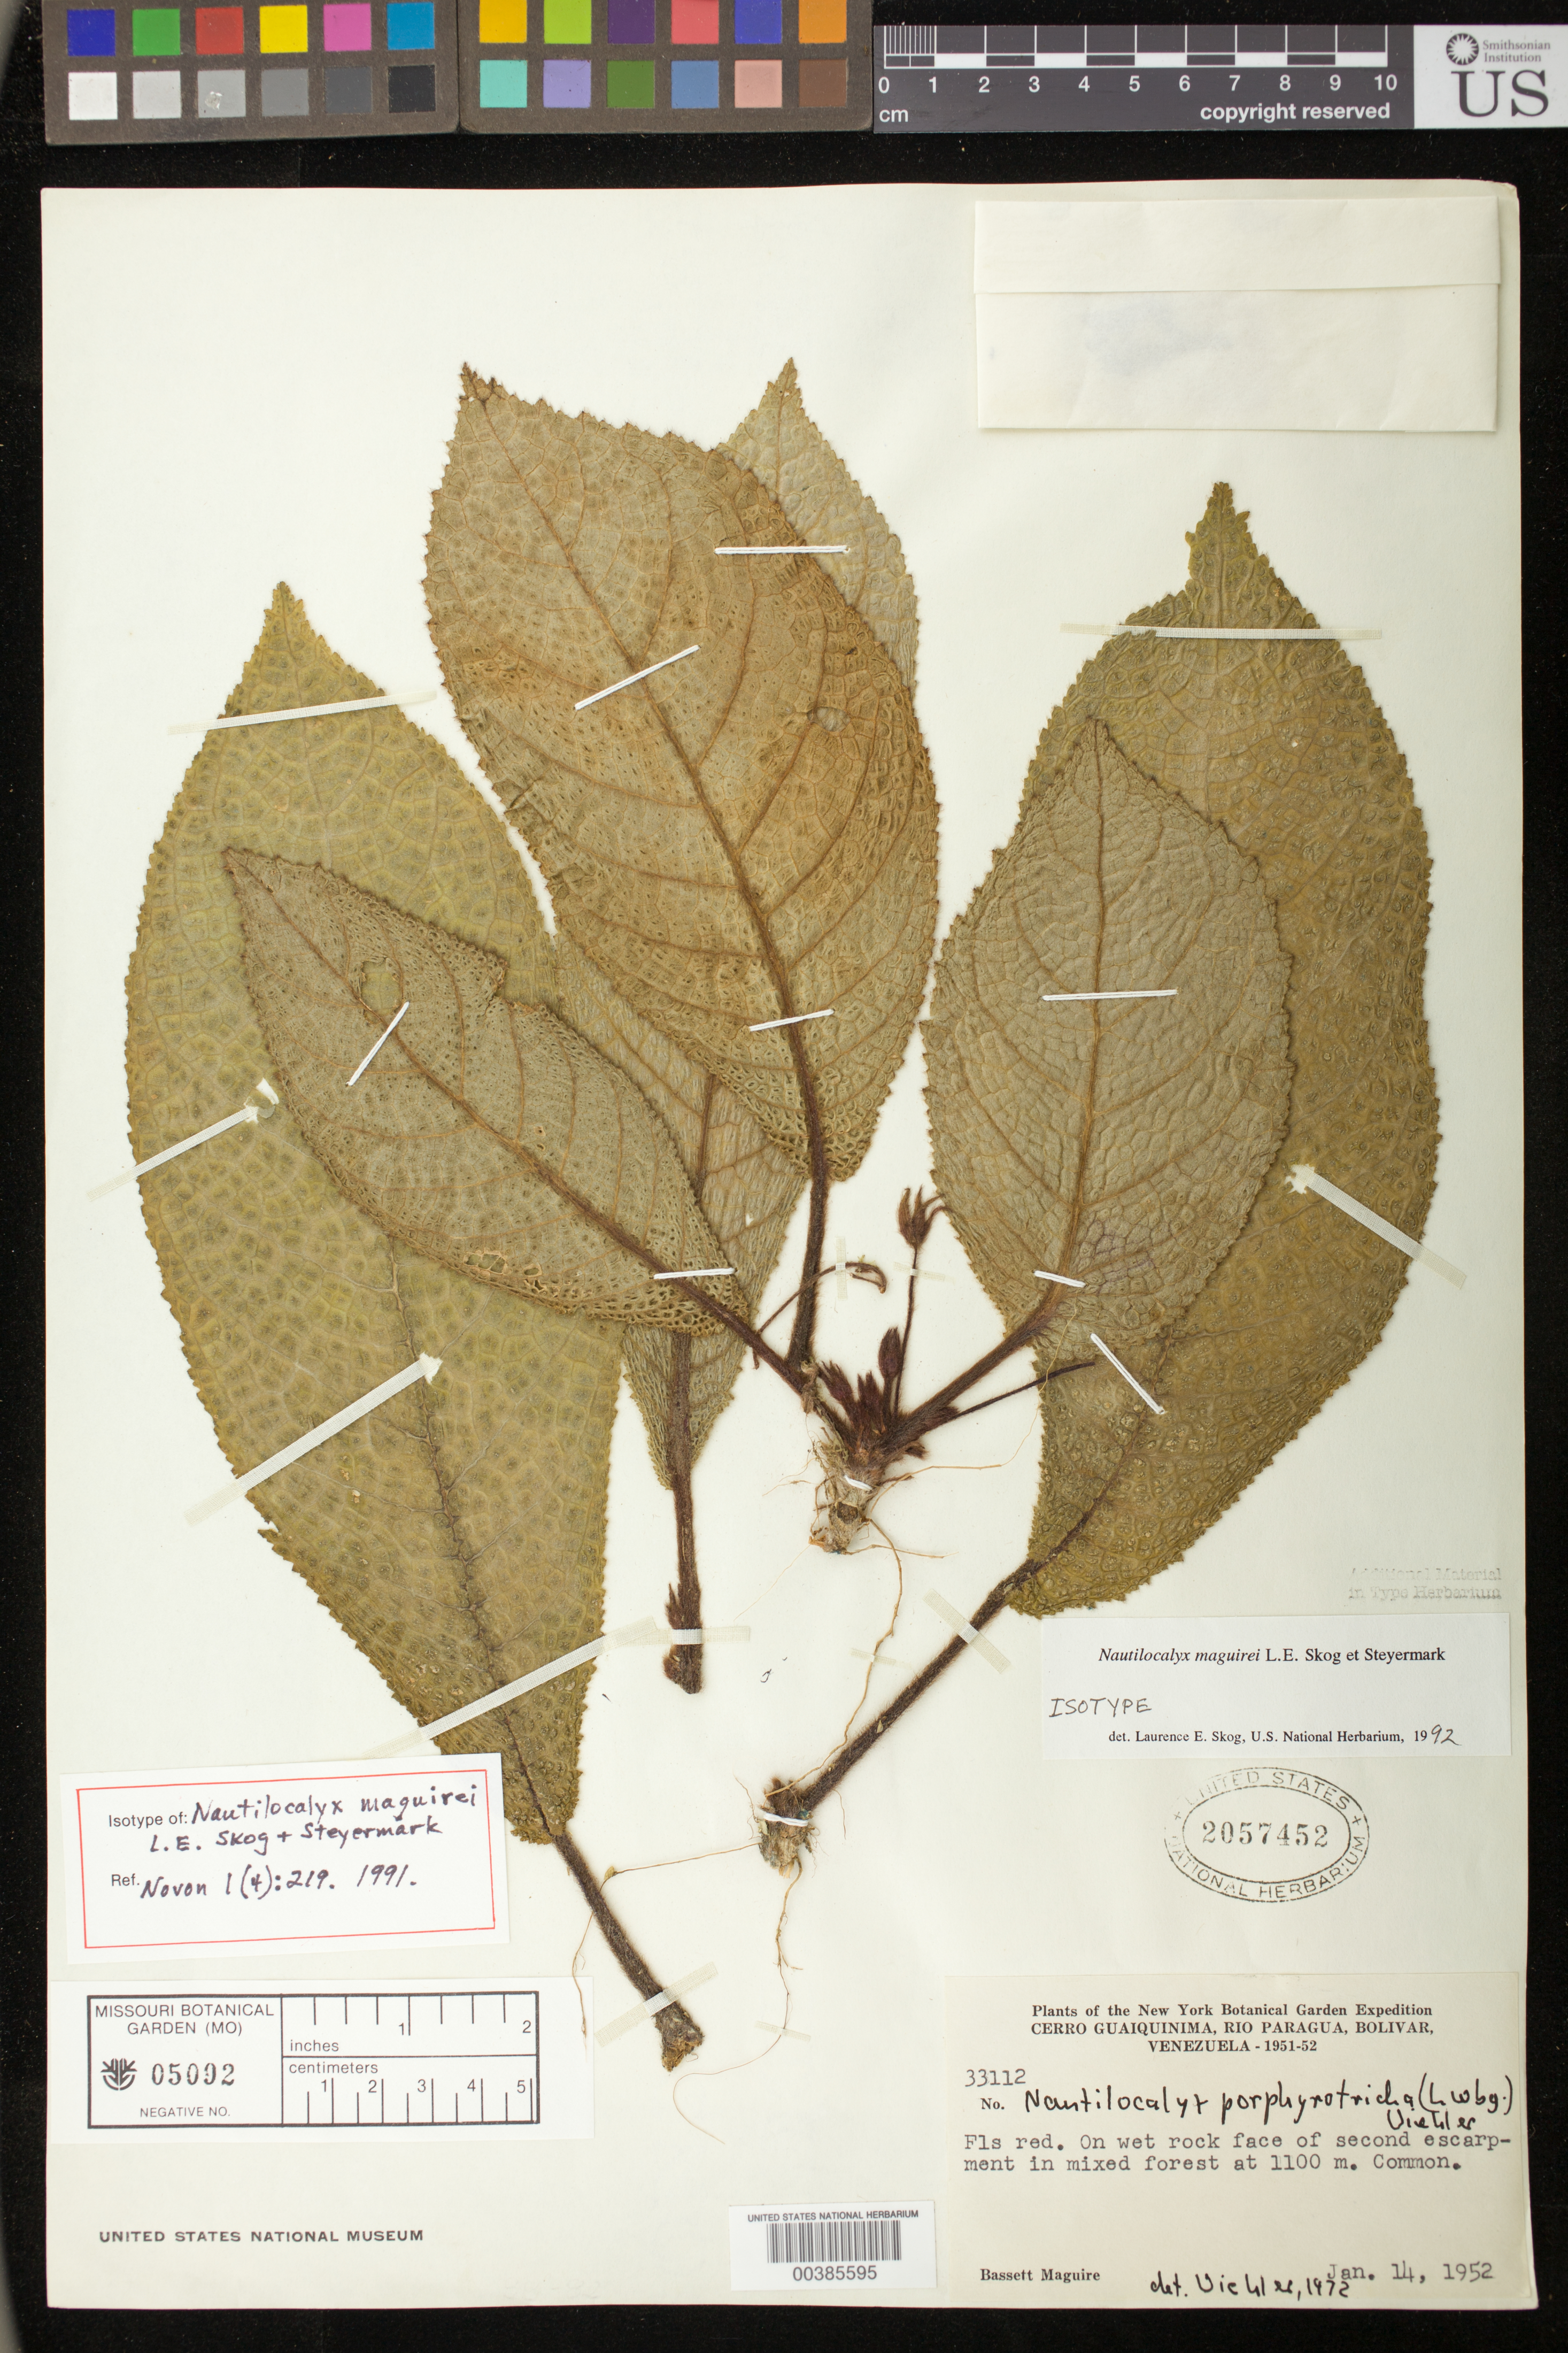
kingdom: Plantae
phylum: Tracheophyta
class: Magnoliopsida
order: Lamiales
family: Gesneriaceae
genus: Nautilocalyx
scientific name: Nautilocalyx maguirei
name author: L.E. Skog & Steyerm.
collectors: B. Maguire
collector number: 33112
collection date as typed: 14 Jan 1952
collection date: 1952-01-14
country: Venezuela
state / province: Bolívar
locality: Cerro Guaiquinima, Rio Paragua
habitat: wet rock face of second escarpment in mixed forest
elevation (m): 1100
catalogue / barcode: US 2057452